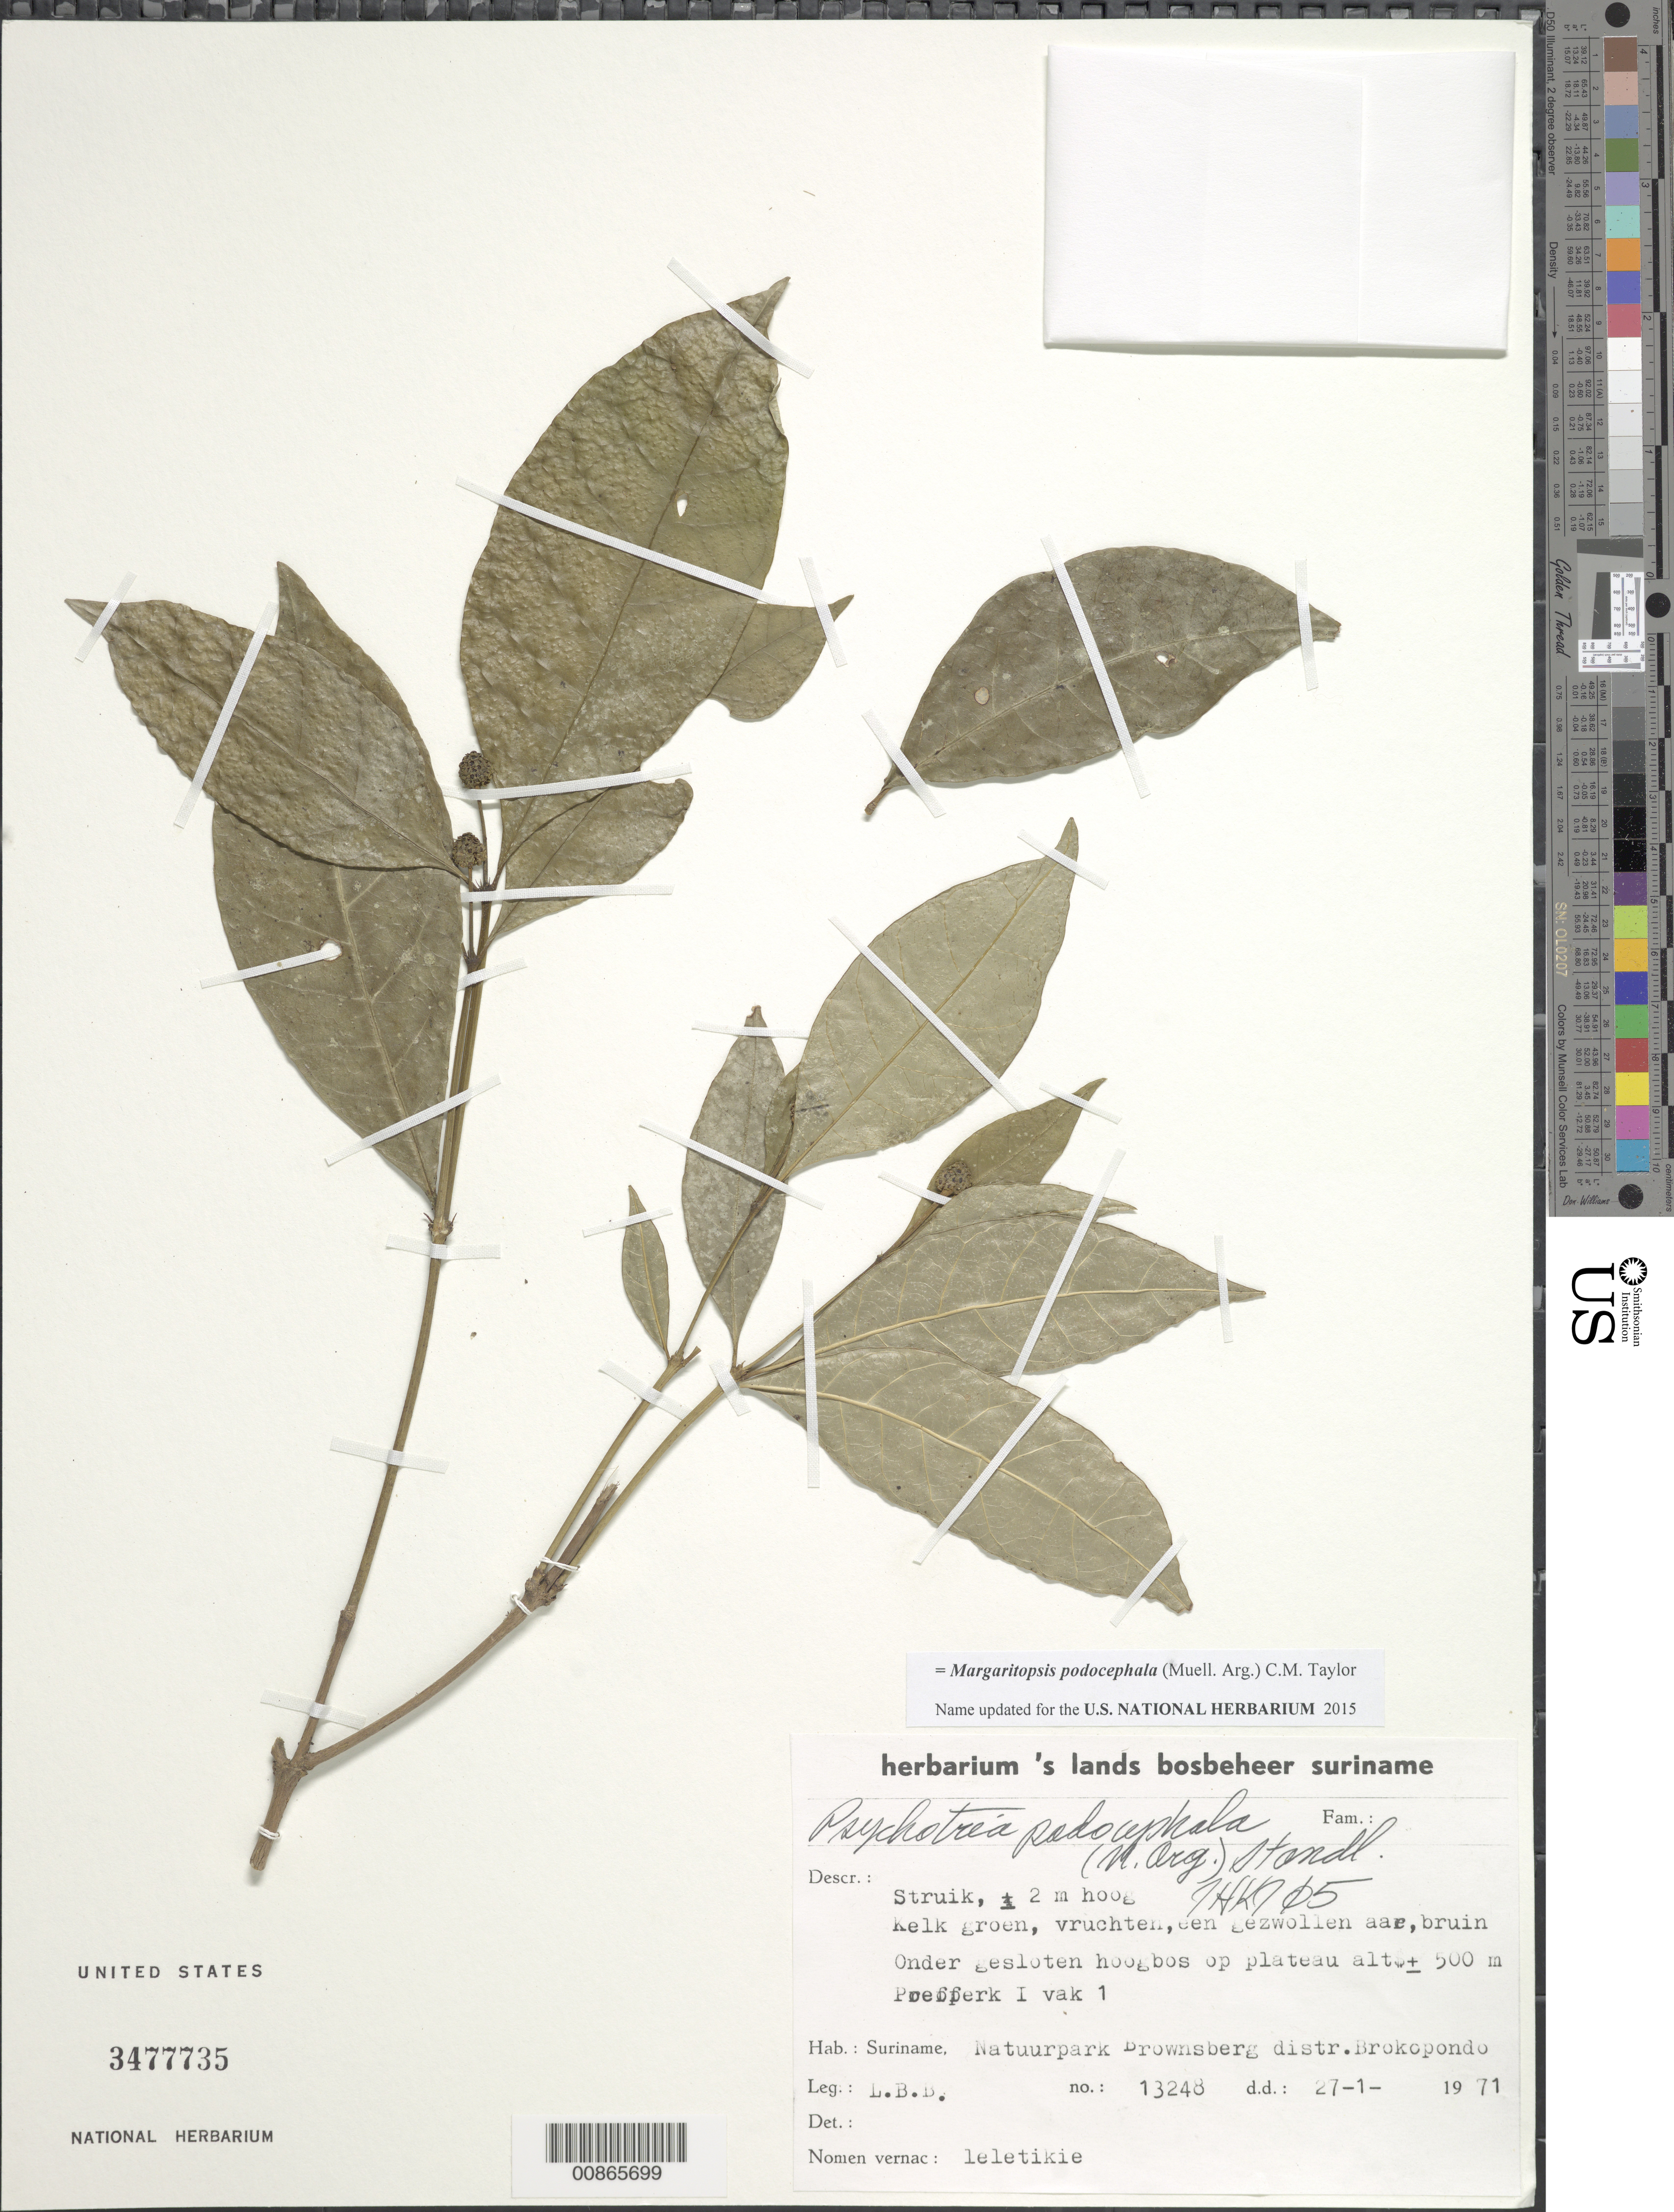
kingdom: Plantae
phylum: Tracheophyta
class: Magnoliopsida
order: Gentianales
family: Rubiaceae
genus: Psychotria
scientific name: Psychotria podocephala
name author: (Müll. Arg.) Standl.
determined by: Kirkbride, J. H.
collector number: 13248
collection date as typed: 27-Jan-71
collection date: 1971-01-27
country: Suriname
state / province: Brokopondo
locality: Brownsberg Nature Reserve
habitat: Onder gesloten hoogbos op plateau (under high closed woods on plateau)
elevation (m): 500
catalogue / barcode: US 3477735